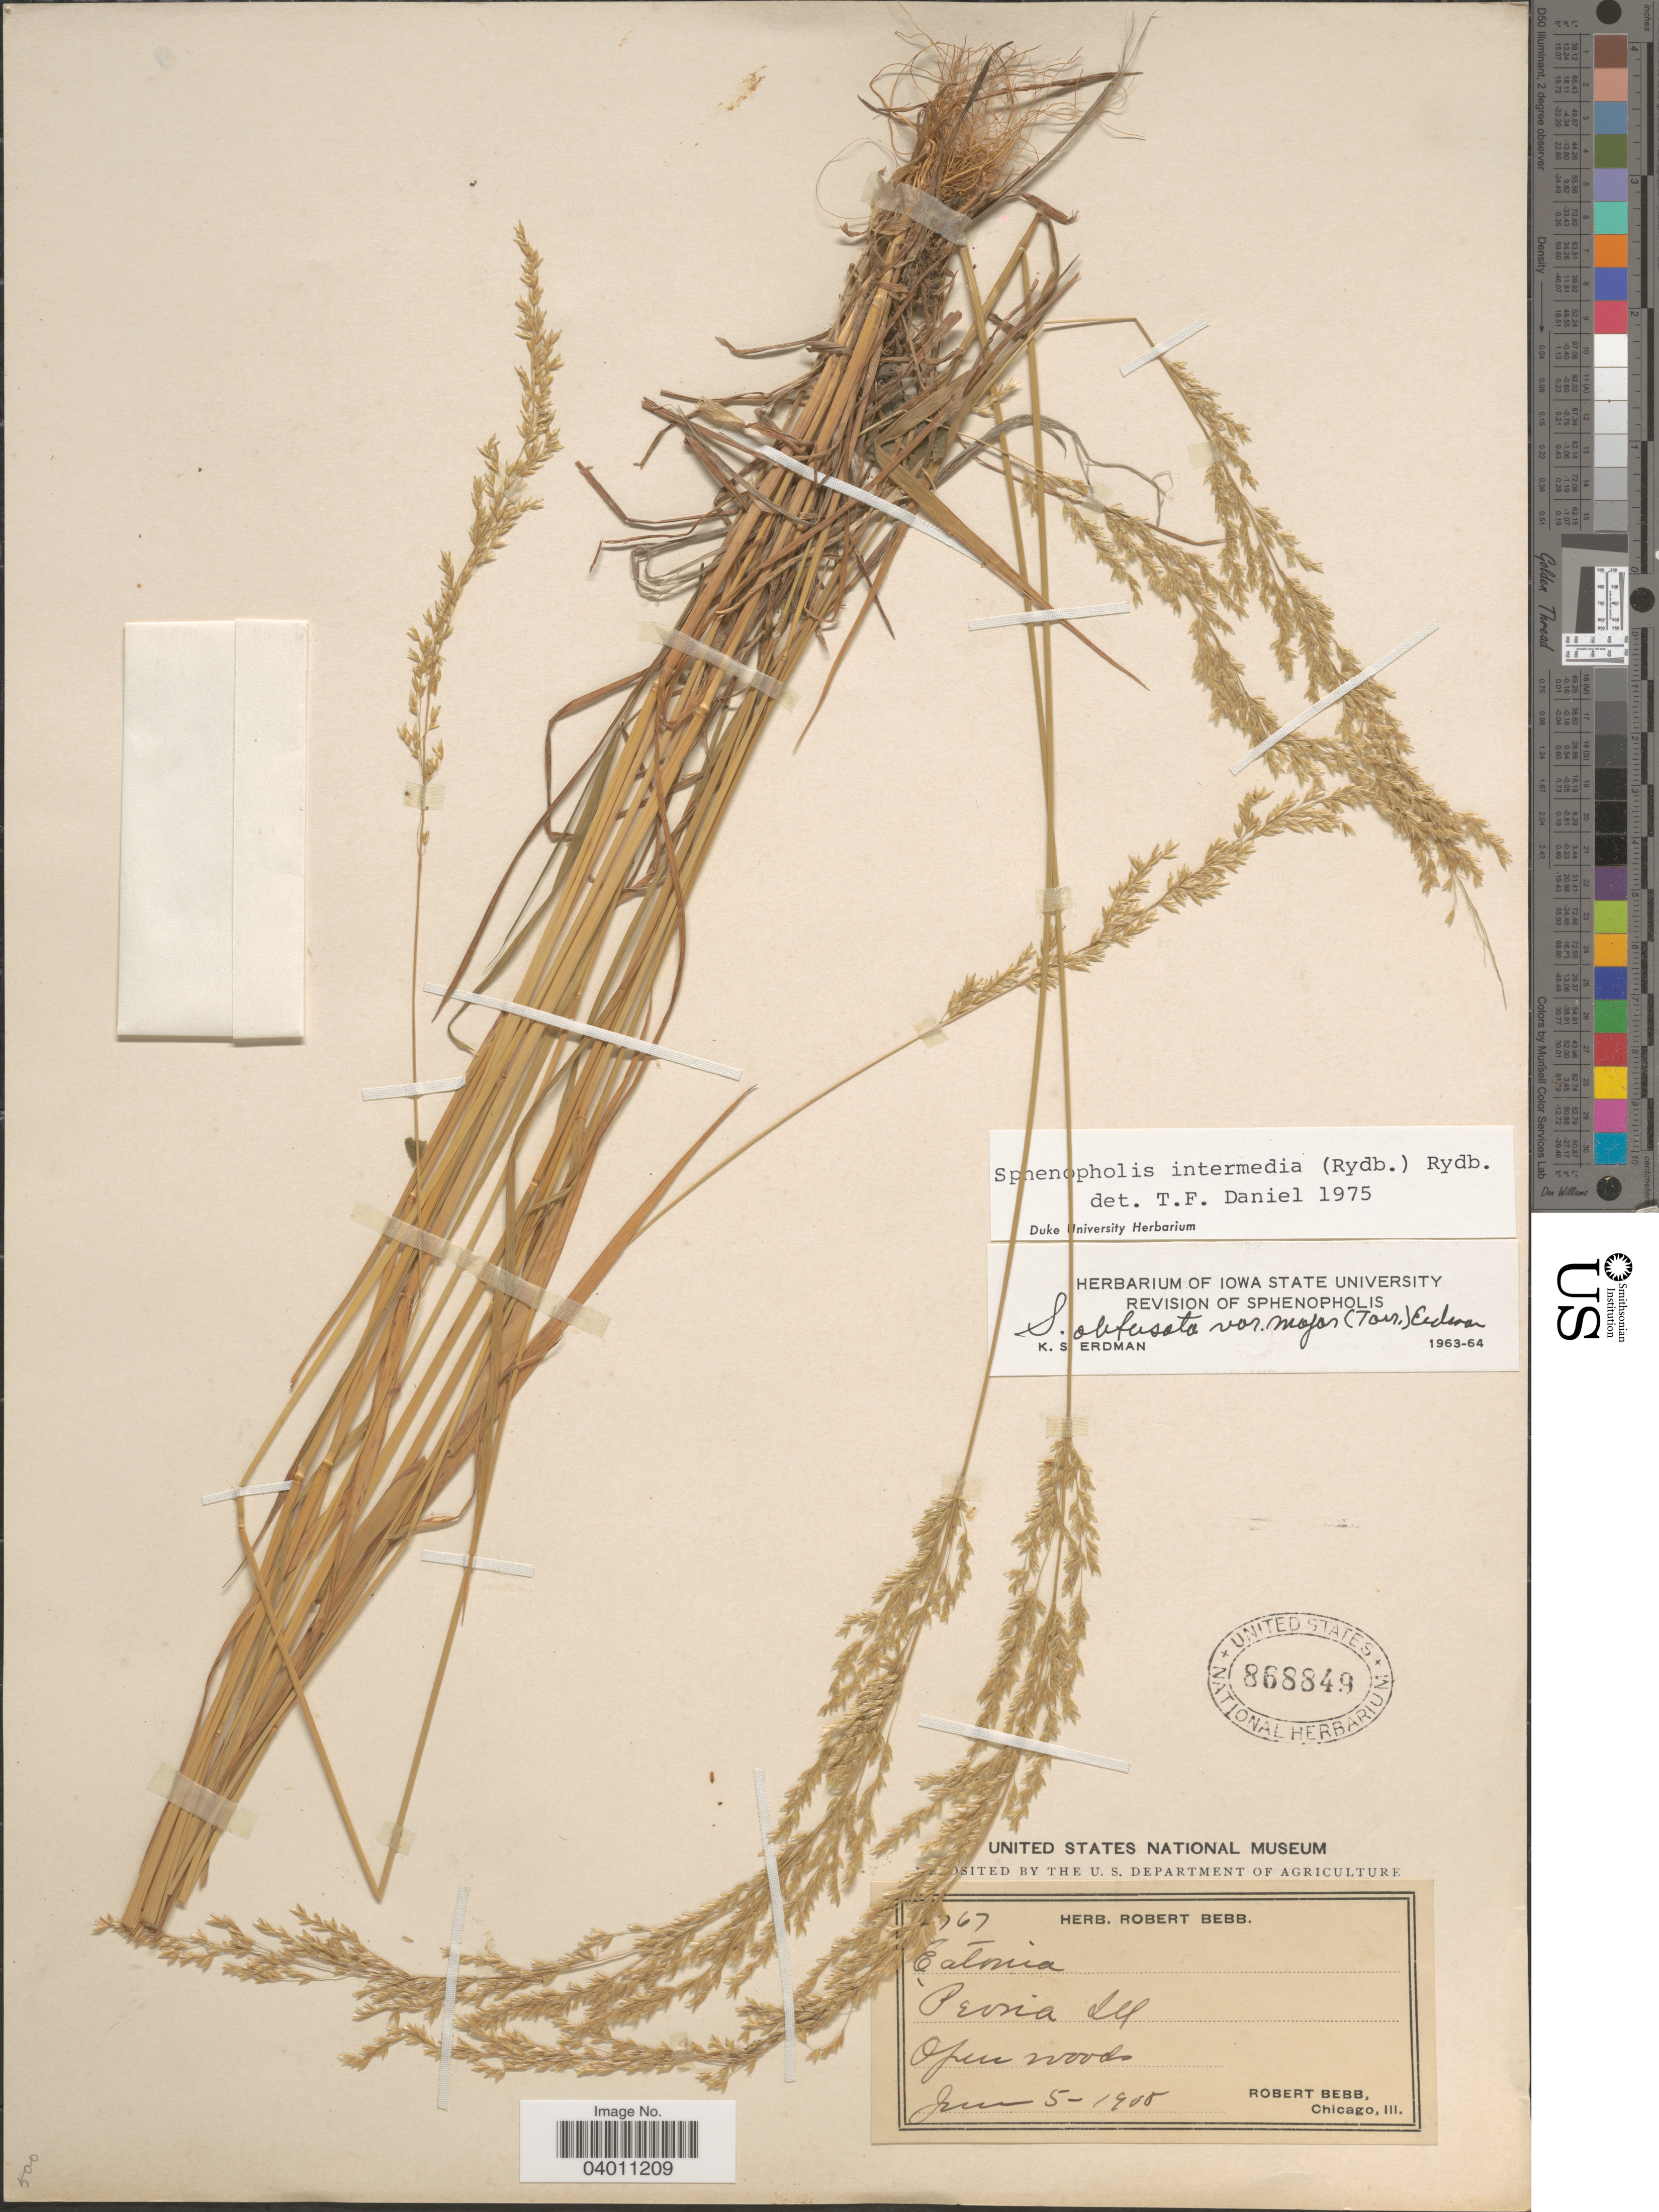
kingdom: Plantae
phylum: Tracheophyta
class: Liliopsida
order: Poales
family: Poaceae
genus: Sphenopholis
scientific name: Sphenopholis intermedia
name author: (Rydb.) Rydb.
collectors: R. Bebb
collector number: !767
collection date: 1908-06-05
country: United States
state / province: Illinois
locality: Peoria.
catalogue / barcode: US 868849